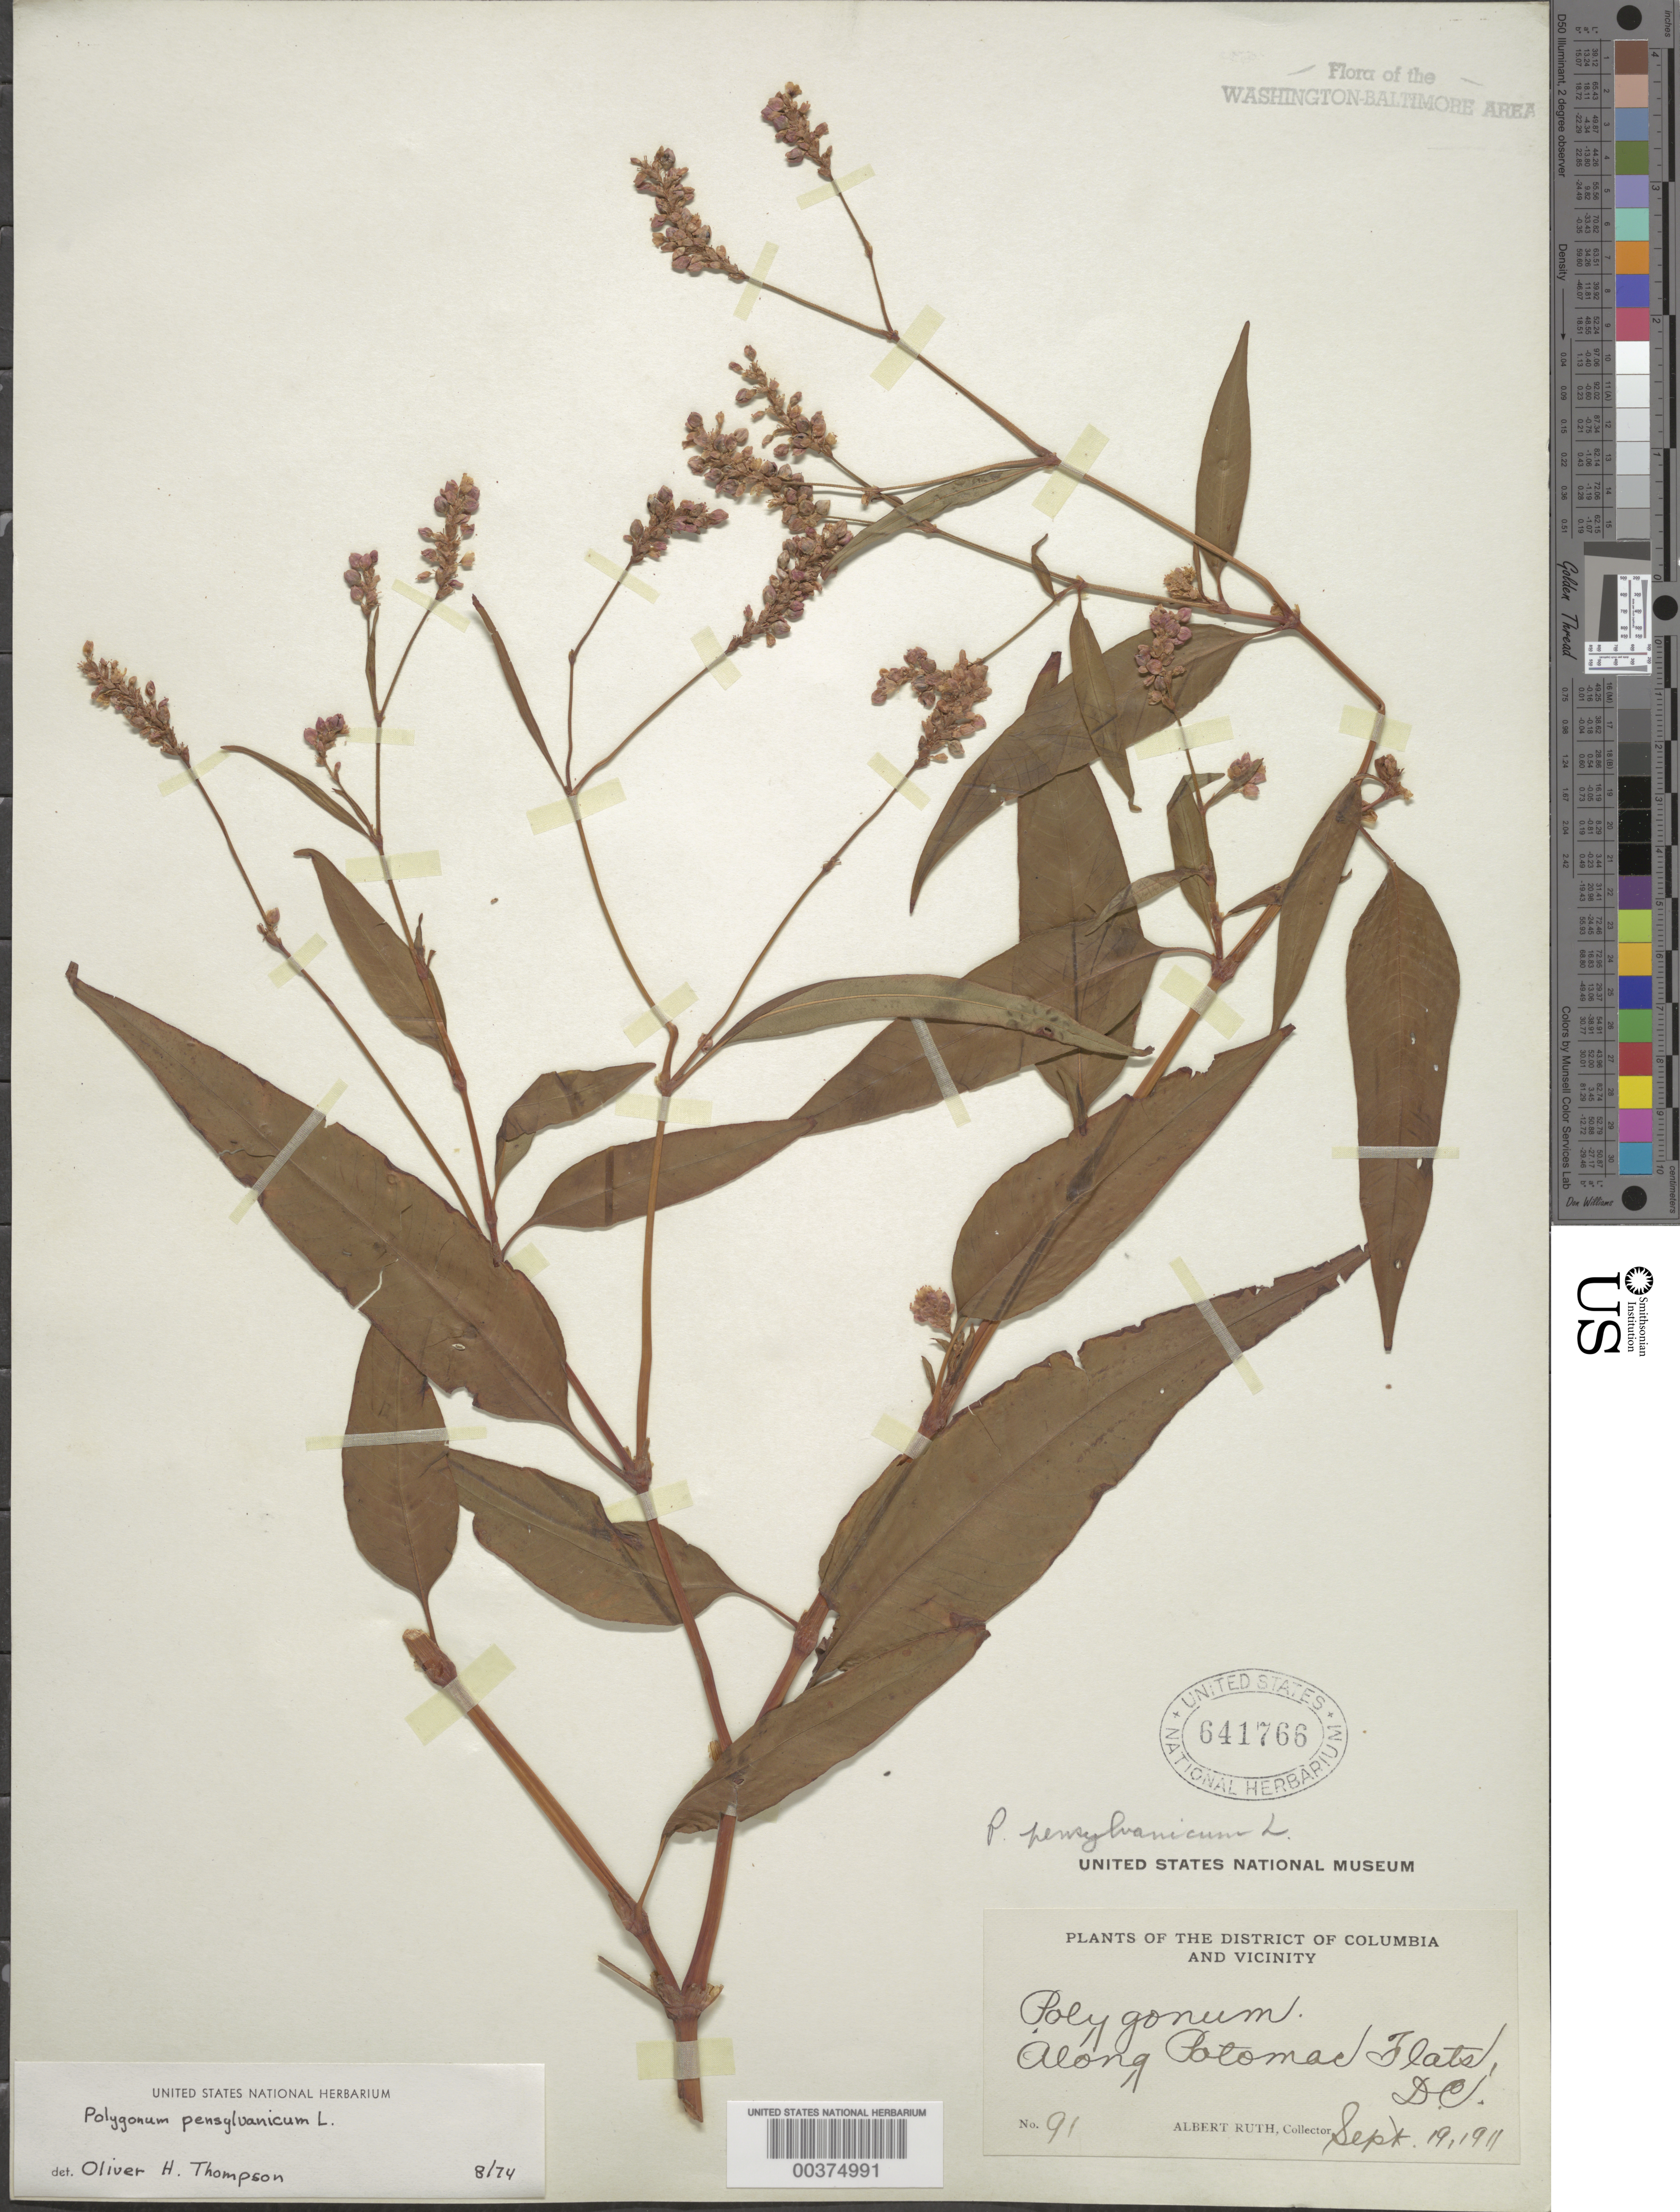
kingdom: Plantae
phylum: Tracheophyta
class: Magnoliopsida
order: Caryophyllales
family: Polygonaceae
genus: Persicaria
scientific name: Persicaria pensylvanica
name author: (L.) M. Gómez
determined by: Atha, D. E.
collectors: A. Ruth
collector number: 91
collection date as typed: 19 Sep 1911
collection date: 1911-09-19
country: United States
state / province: District of Columbia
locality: Potomac Flats C. and O. Canal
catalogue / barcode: US 641766